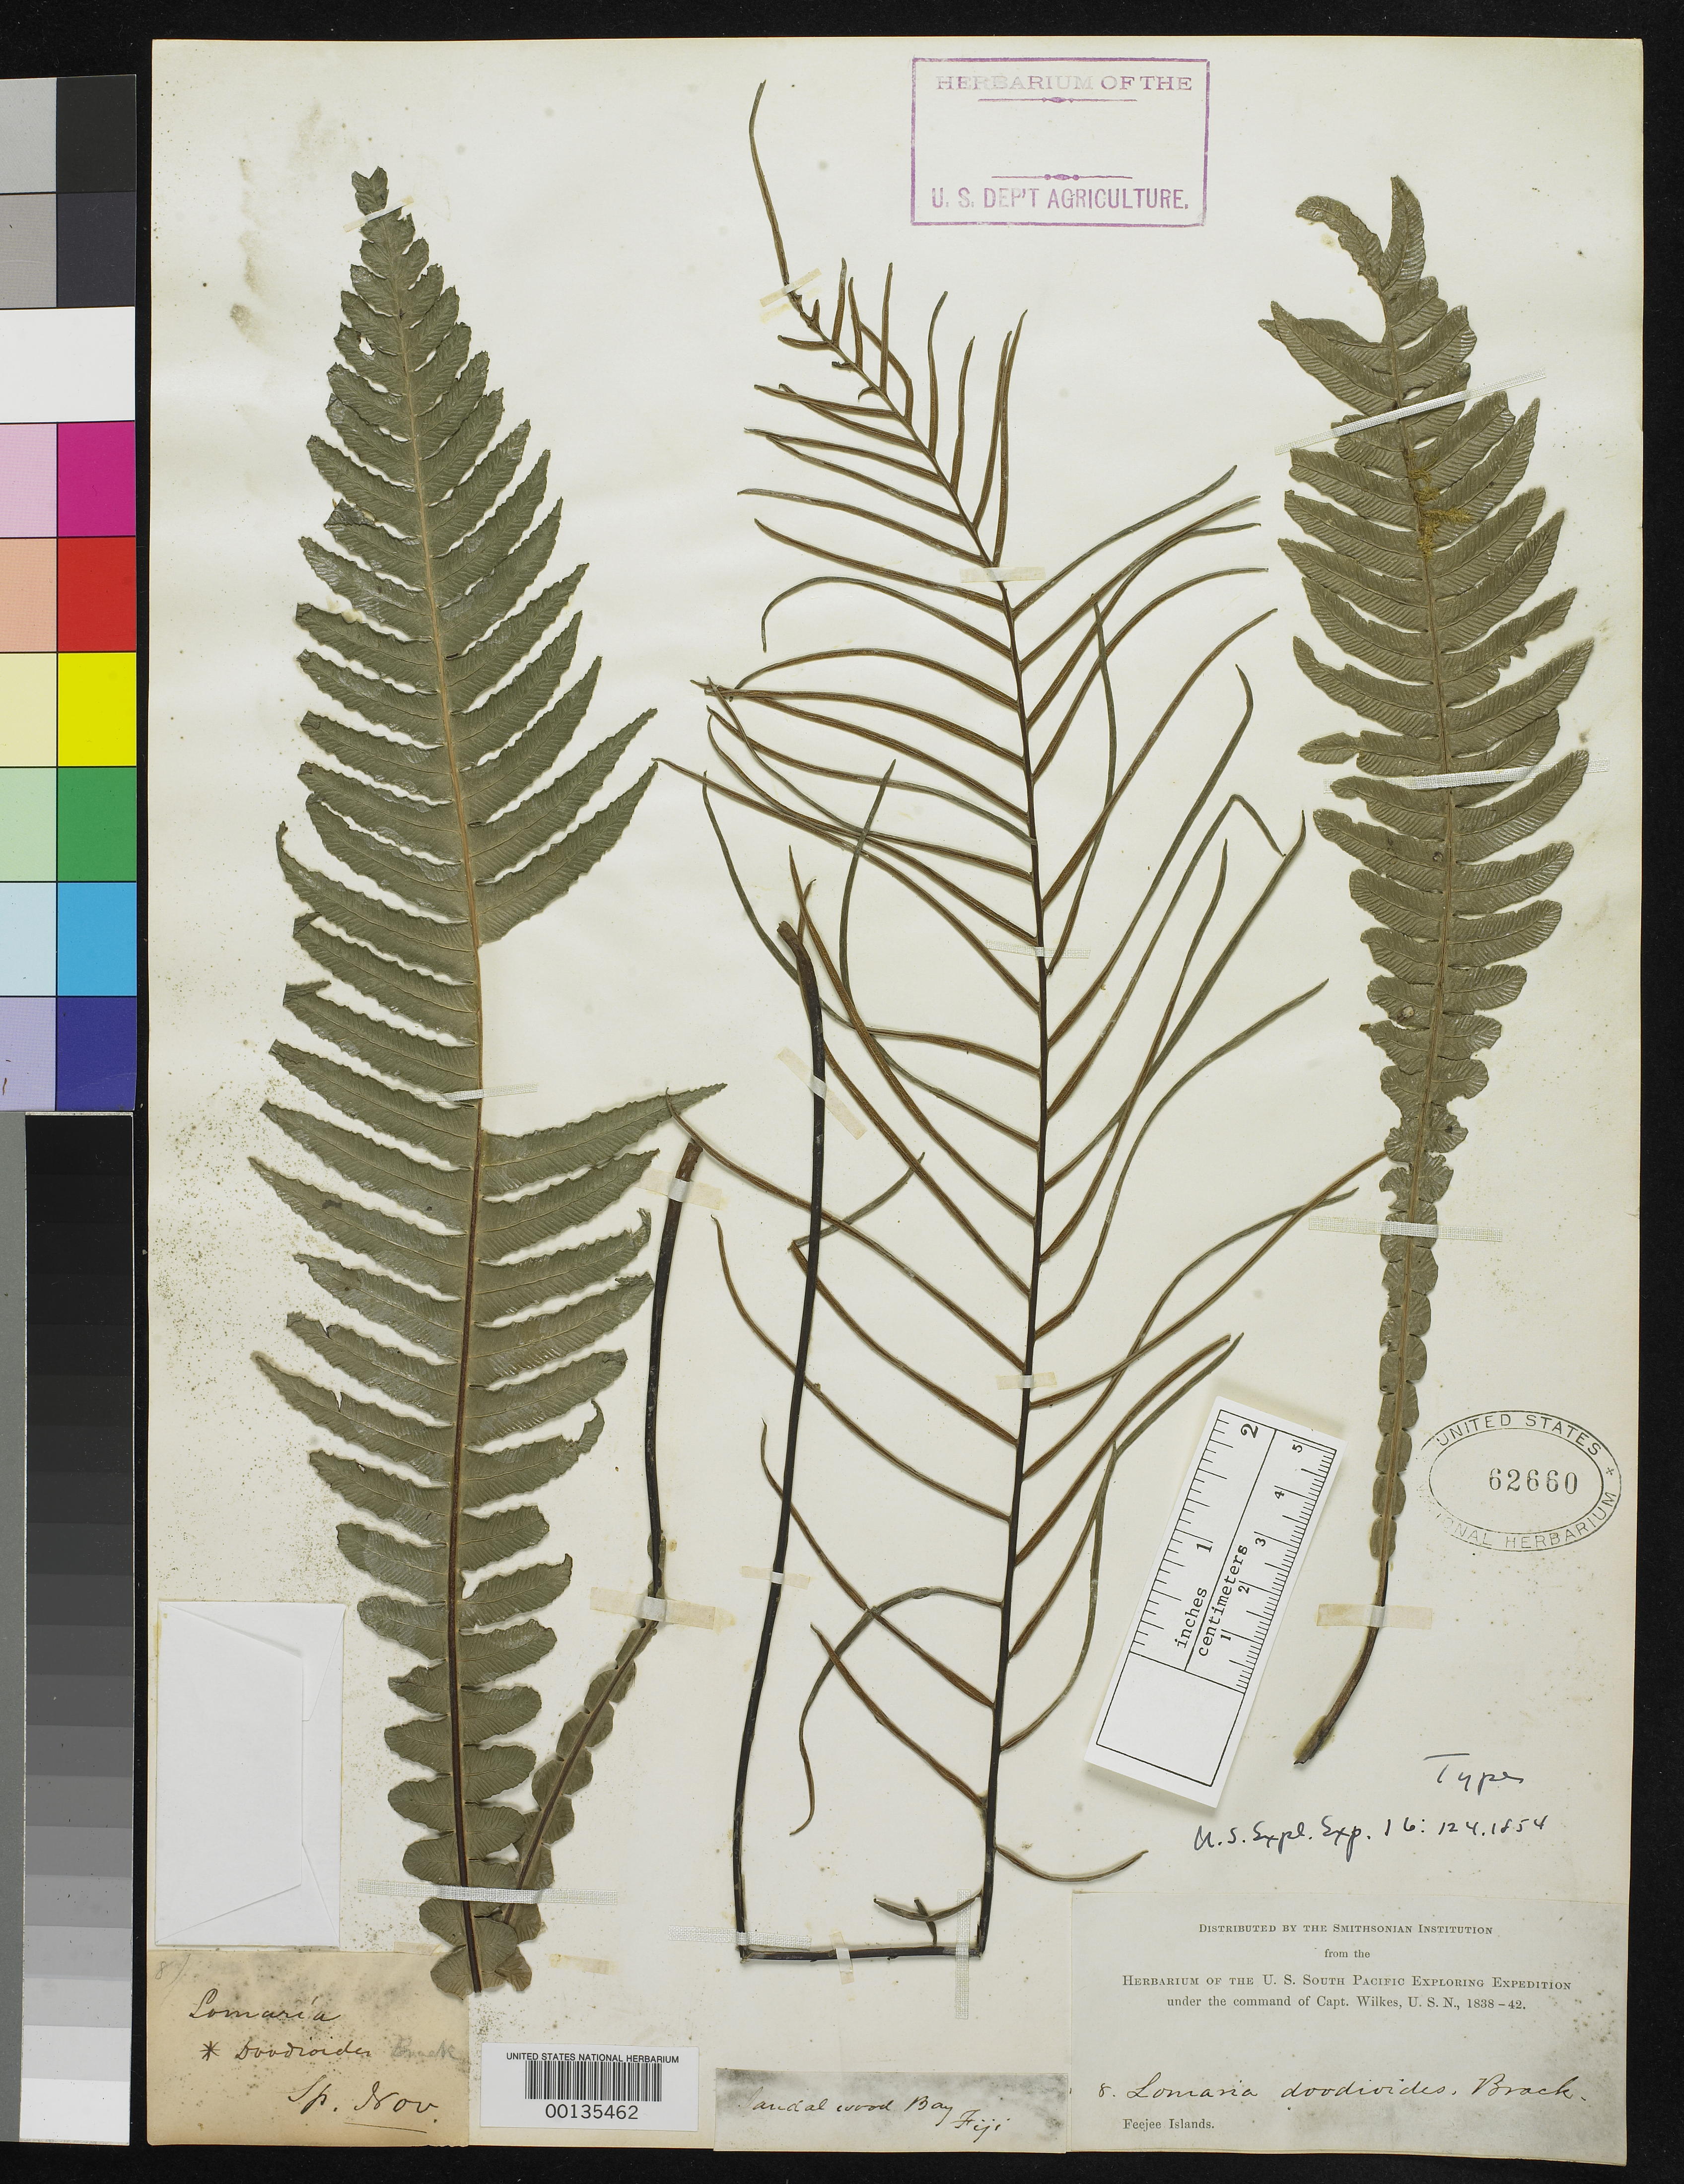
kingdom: Plantae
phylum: Tracheophyta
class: Polypodiopsida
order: Polypodiales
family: Blechnaceae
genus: Lomaria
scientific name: Lomaria doodioides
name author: Brack. in Wilkes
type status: Holotype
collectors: Wilkes Explor. Exped.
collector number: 8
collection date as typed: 1838 to -- --- 1842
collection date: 1838/1842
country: Fiji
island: Ovalau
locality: Sandalwood Bay.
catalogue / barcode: US 62660